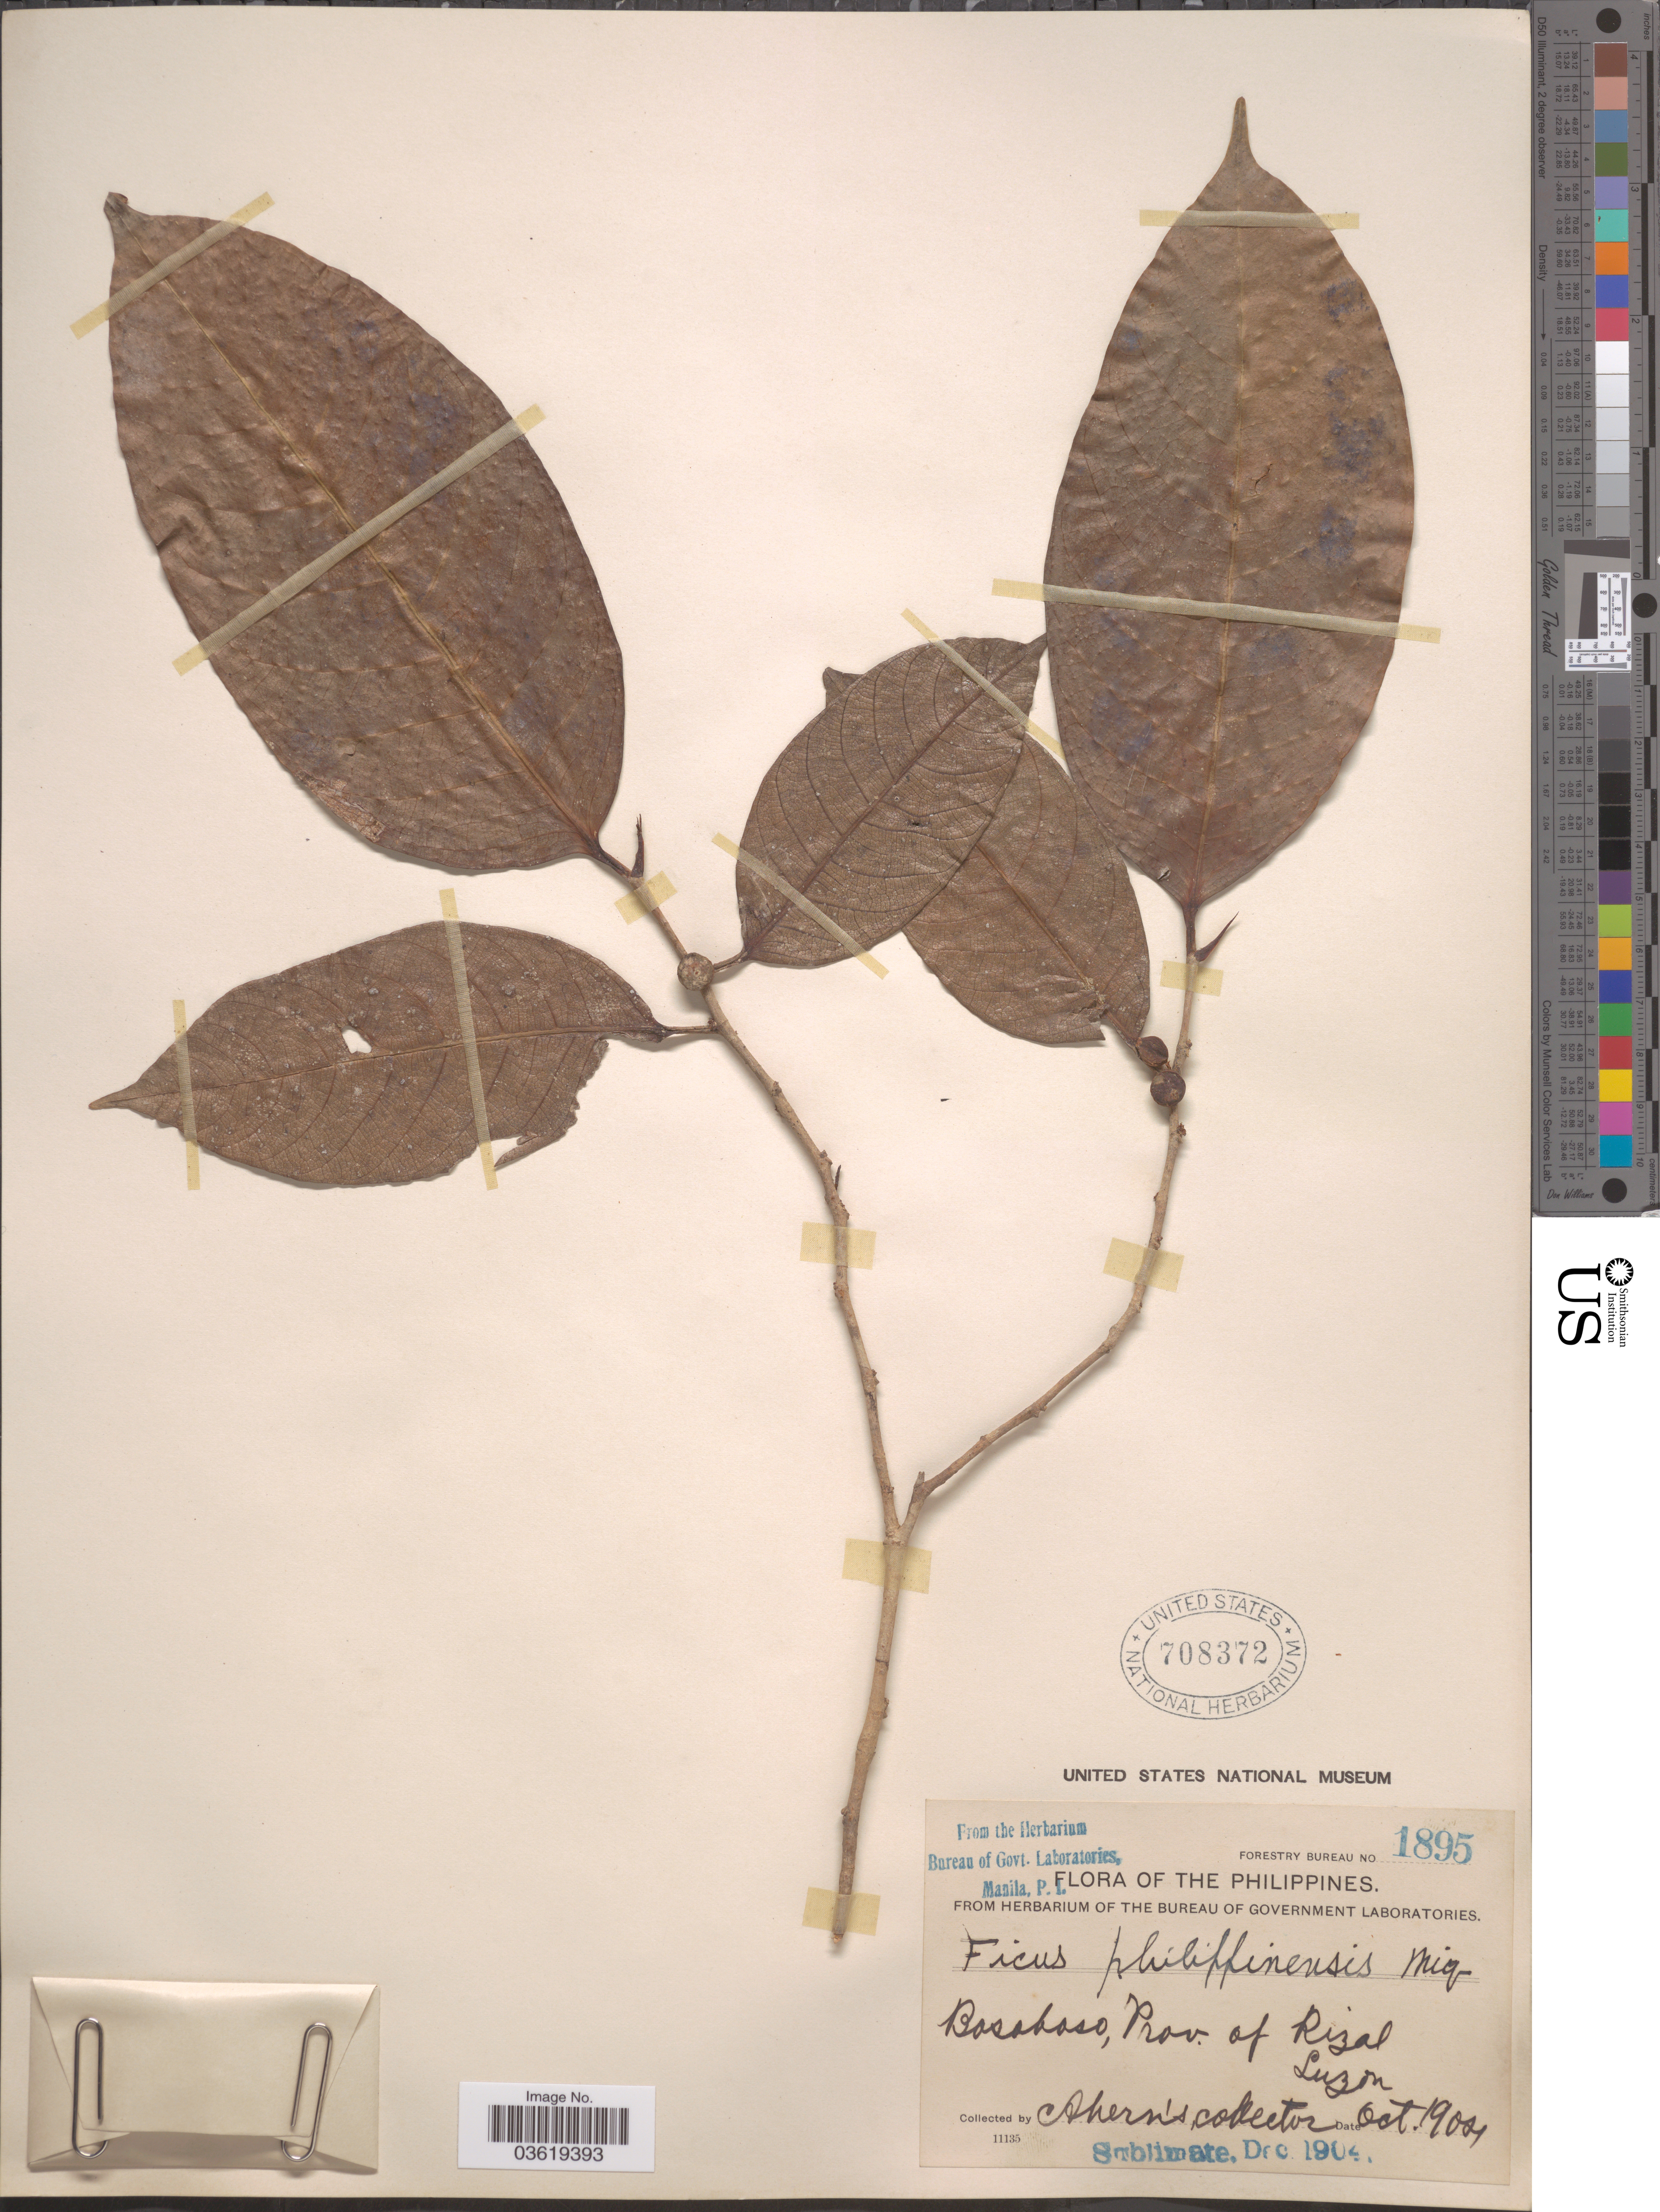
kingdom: Plantae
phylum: Tracheophyta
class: Magnoliopsida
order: Rosales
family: Moraceae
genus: Ficus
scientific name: Ficus philippinensis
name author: Miq.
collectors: Ahern's collector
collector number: Forestry Bureau 1895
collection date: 1904-10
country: Philippines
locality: Bosoboso, Prov. of Rizal, Luzon.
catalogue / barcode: US 708372